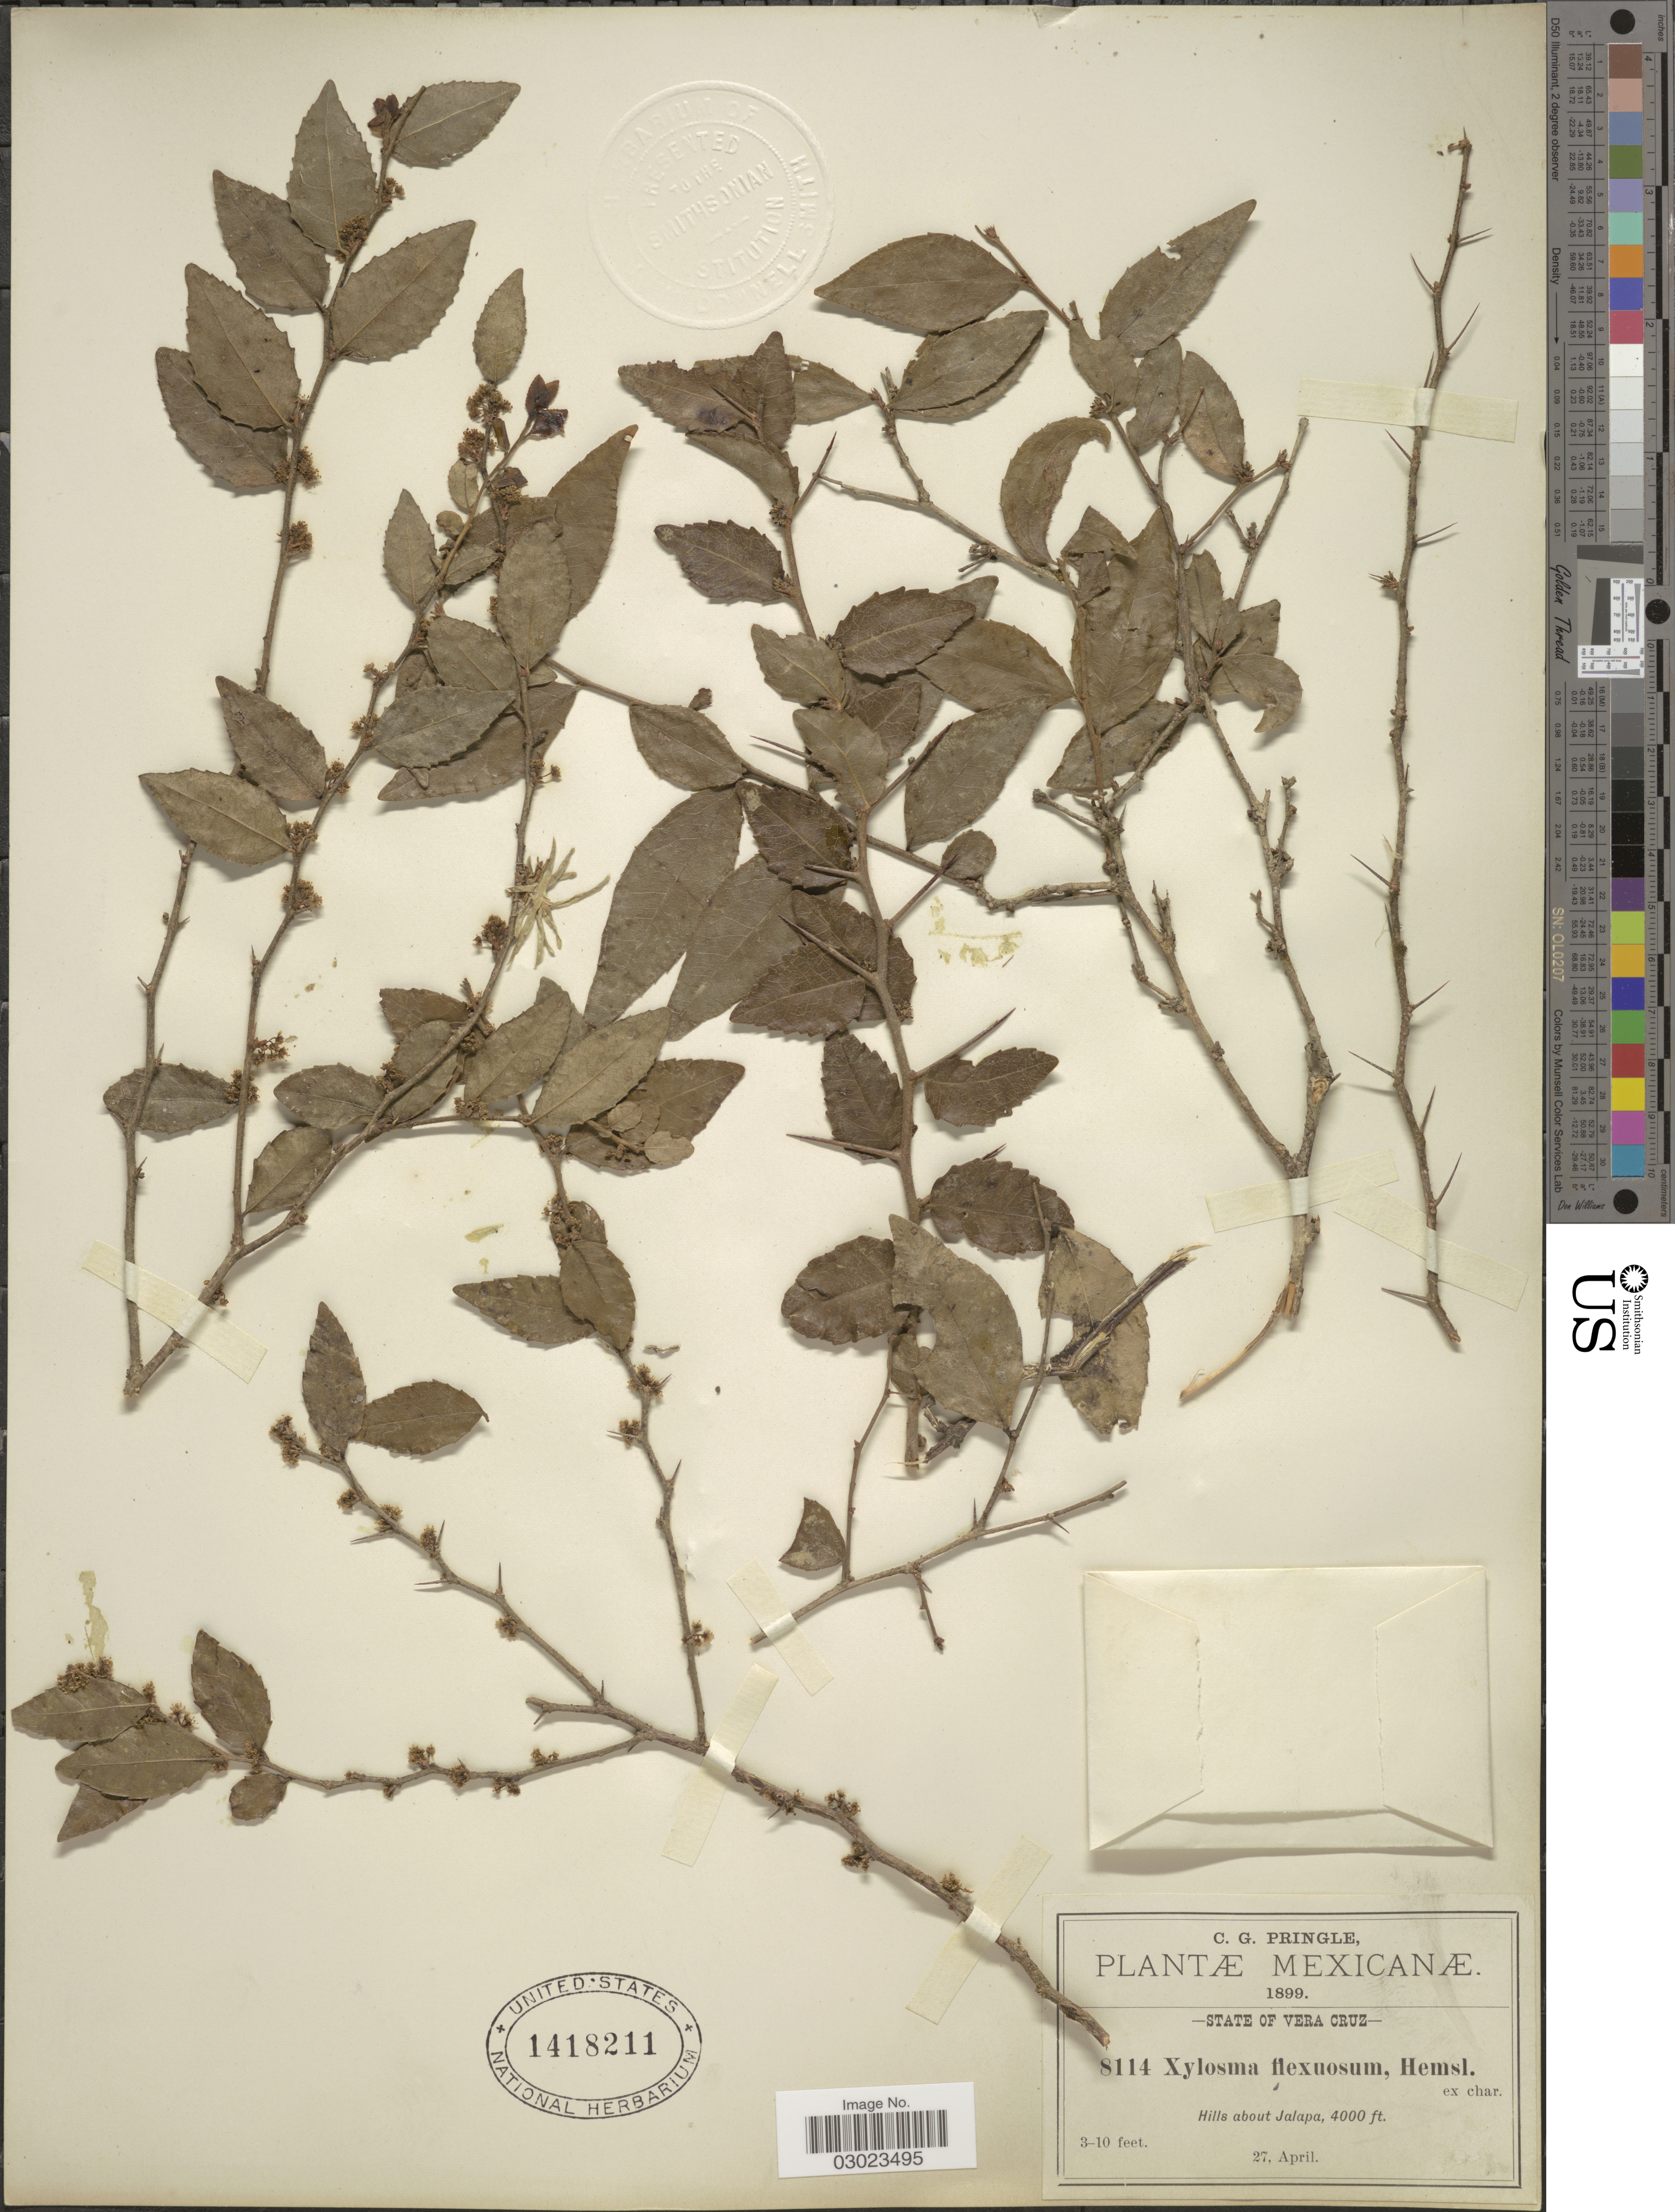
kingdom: Plantae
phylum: Tracheophyta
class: Magnoliopsida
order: Malpighiales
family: Salicaceae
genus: Xylosma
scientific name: Xylosma flexuosa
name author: (Kunth) Hemsl.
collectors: C. G. Pringle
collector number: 8114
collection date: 1899-04-27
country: Mexico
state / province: Veracruz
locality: Hills about Jalapa.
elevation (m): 1219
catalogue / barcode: US 1418211